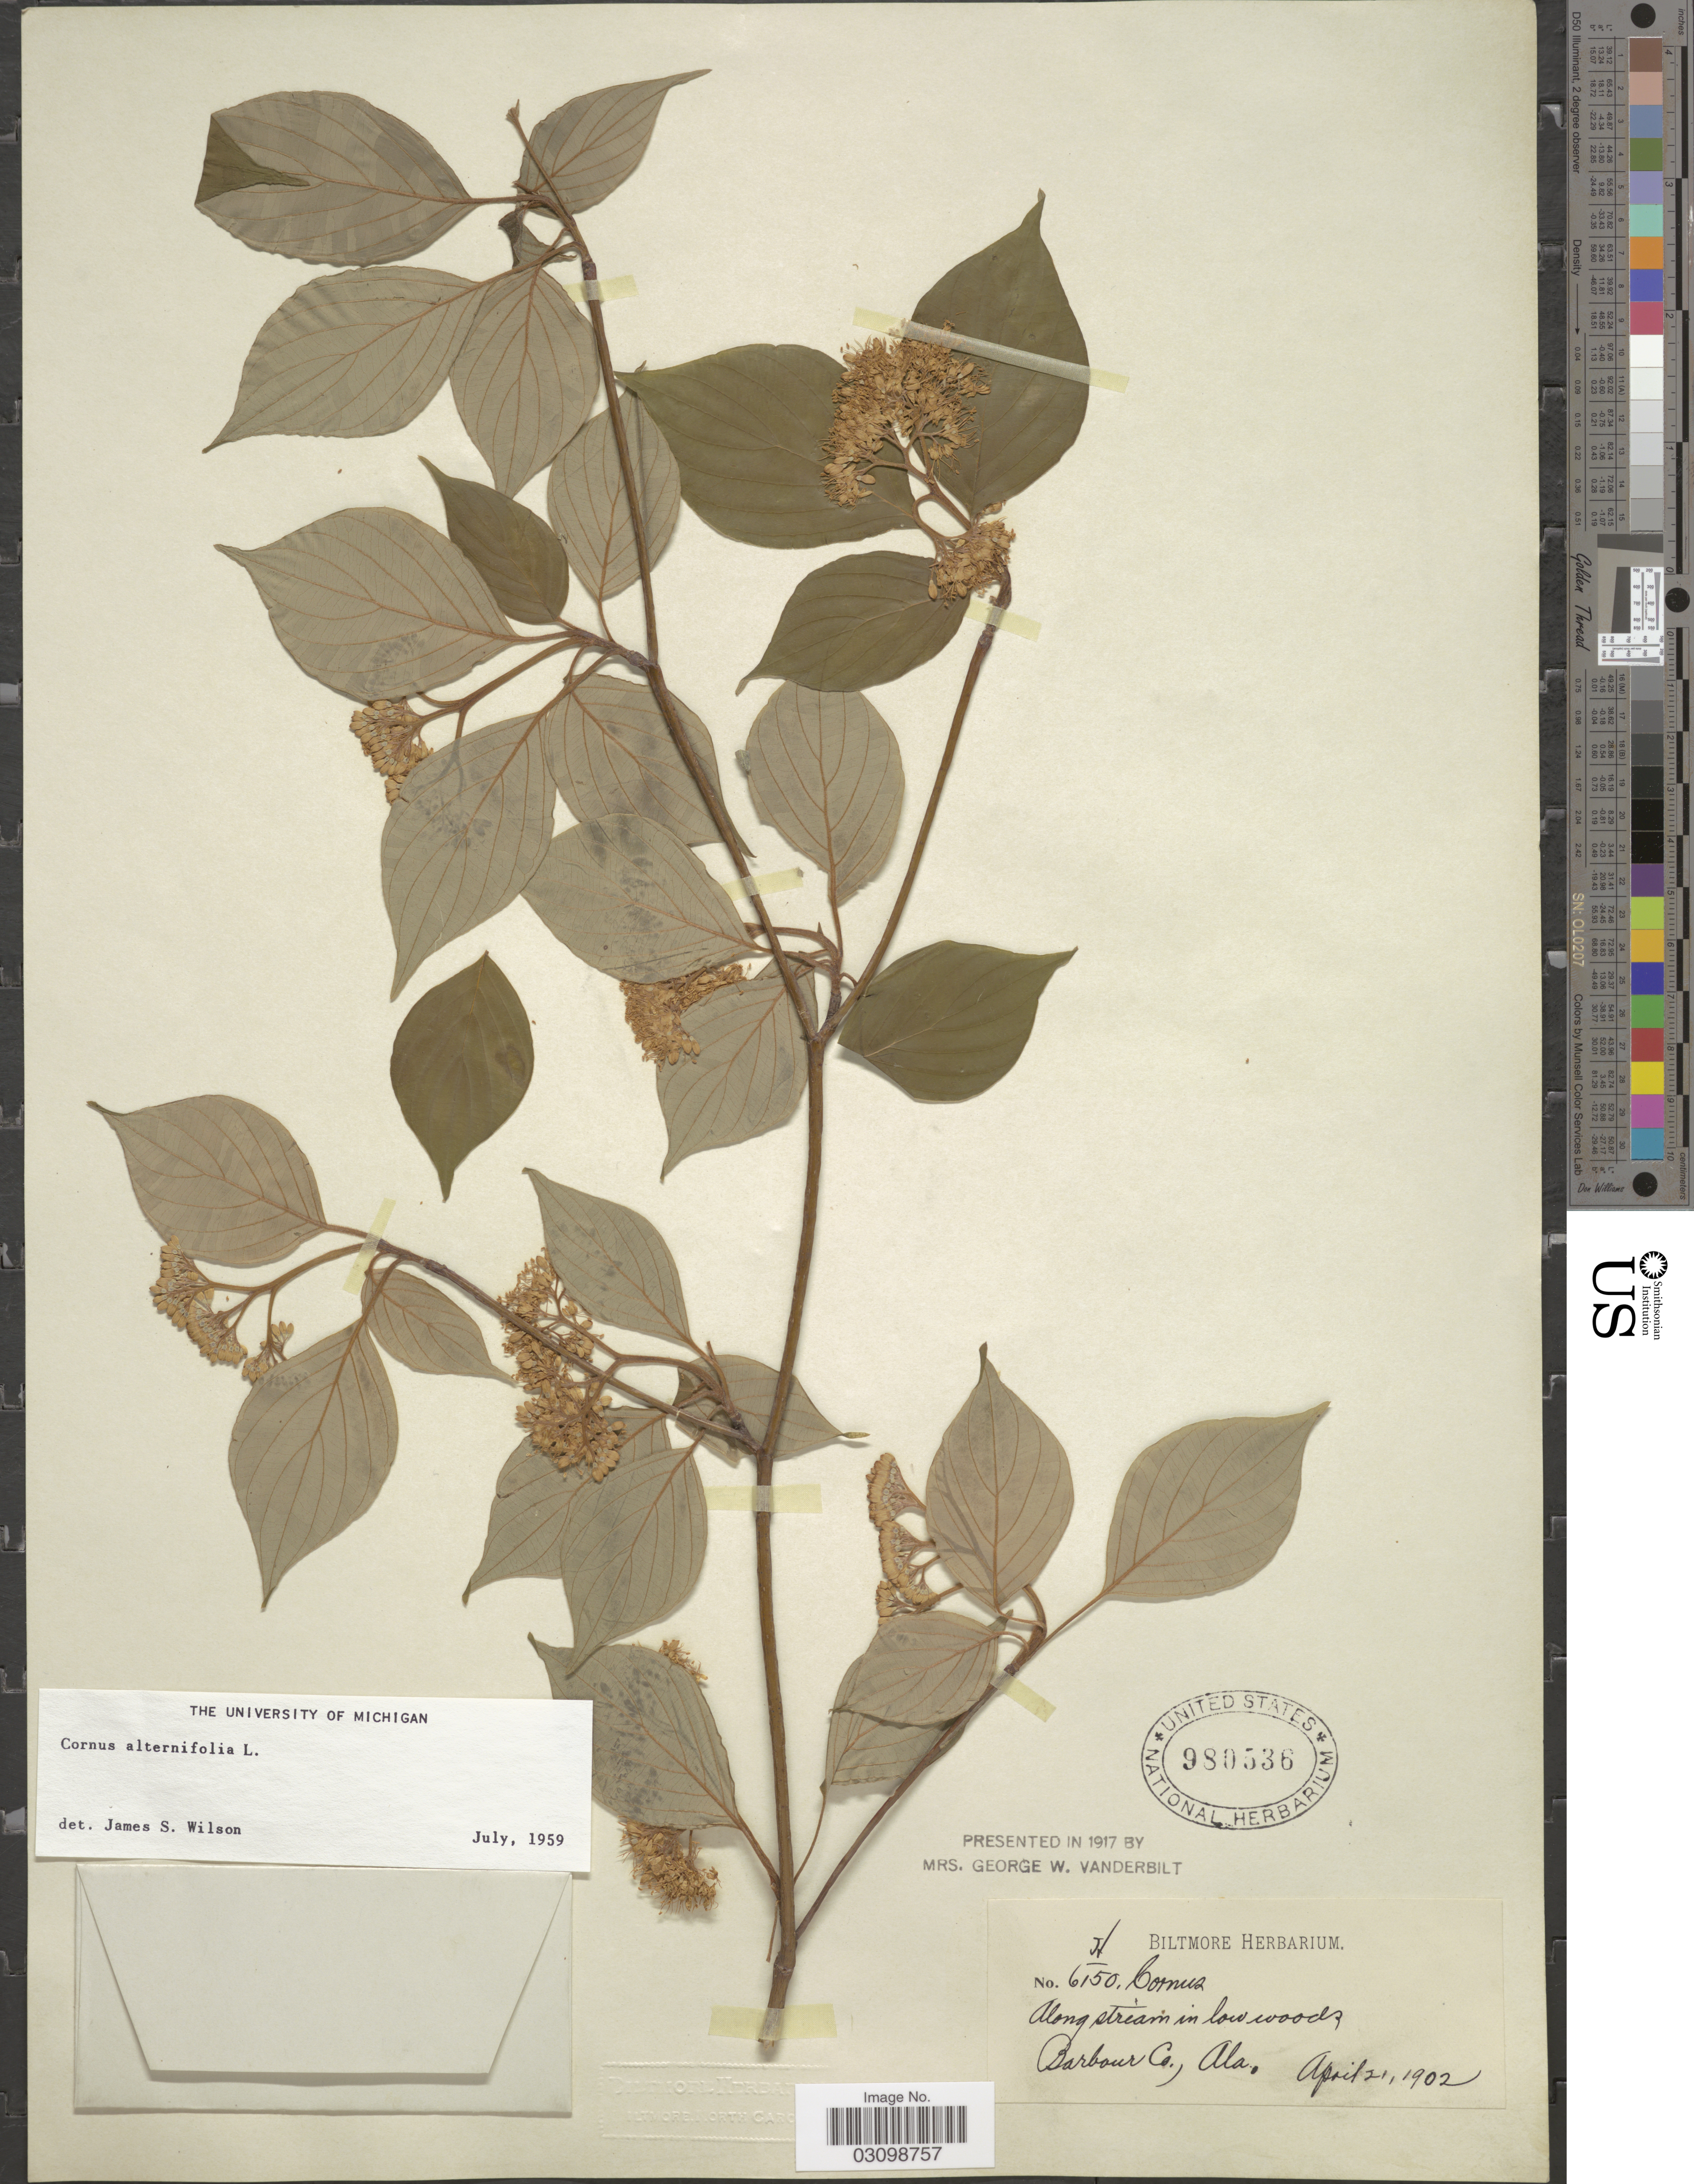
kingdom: Plantae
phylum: Tracheophyta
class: Magnoliopsida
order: Cornales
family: Cornaceae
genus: Cornus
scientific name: Cornus alternifolia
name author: L.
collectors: ex herb. Biltmore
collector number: H/6150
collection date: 1902-04-21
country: United States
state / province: Alabama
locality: Barbour Co., Ala.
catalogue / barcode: US 980536